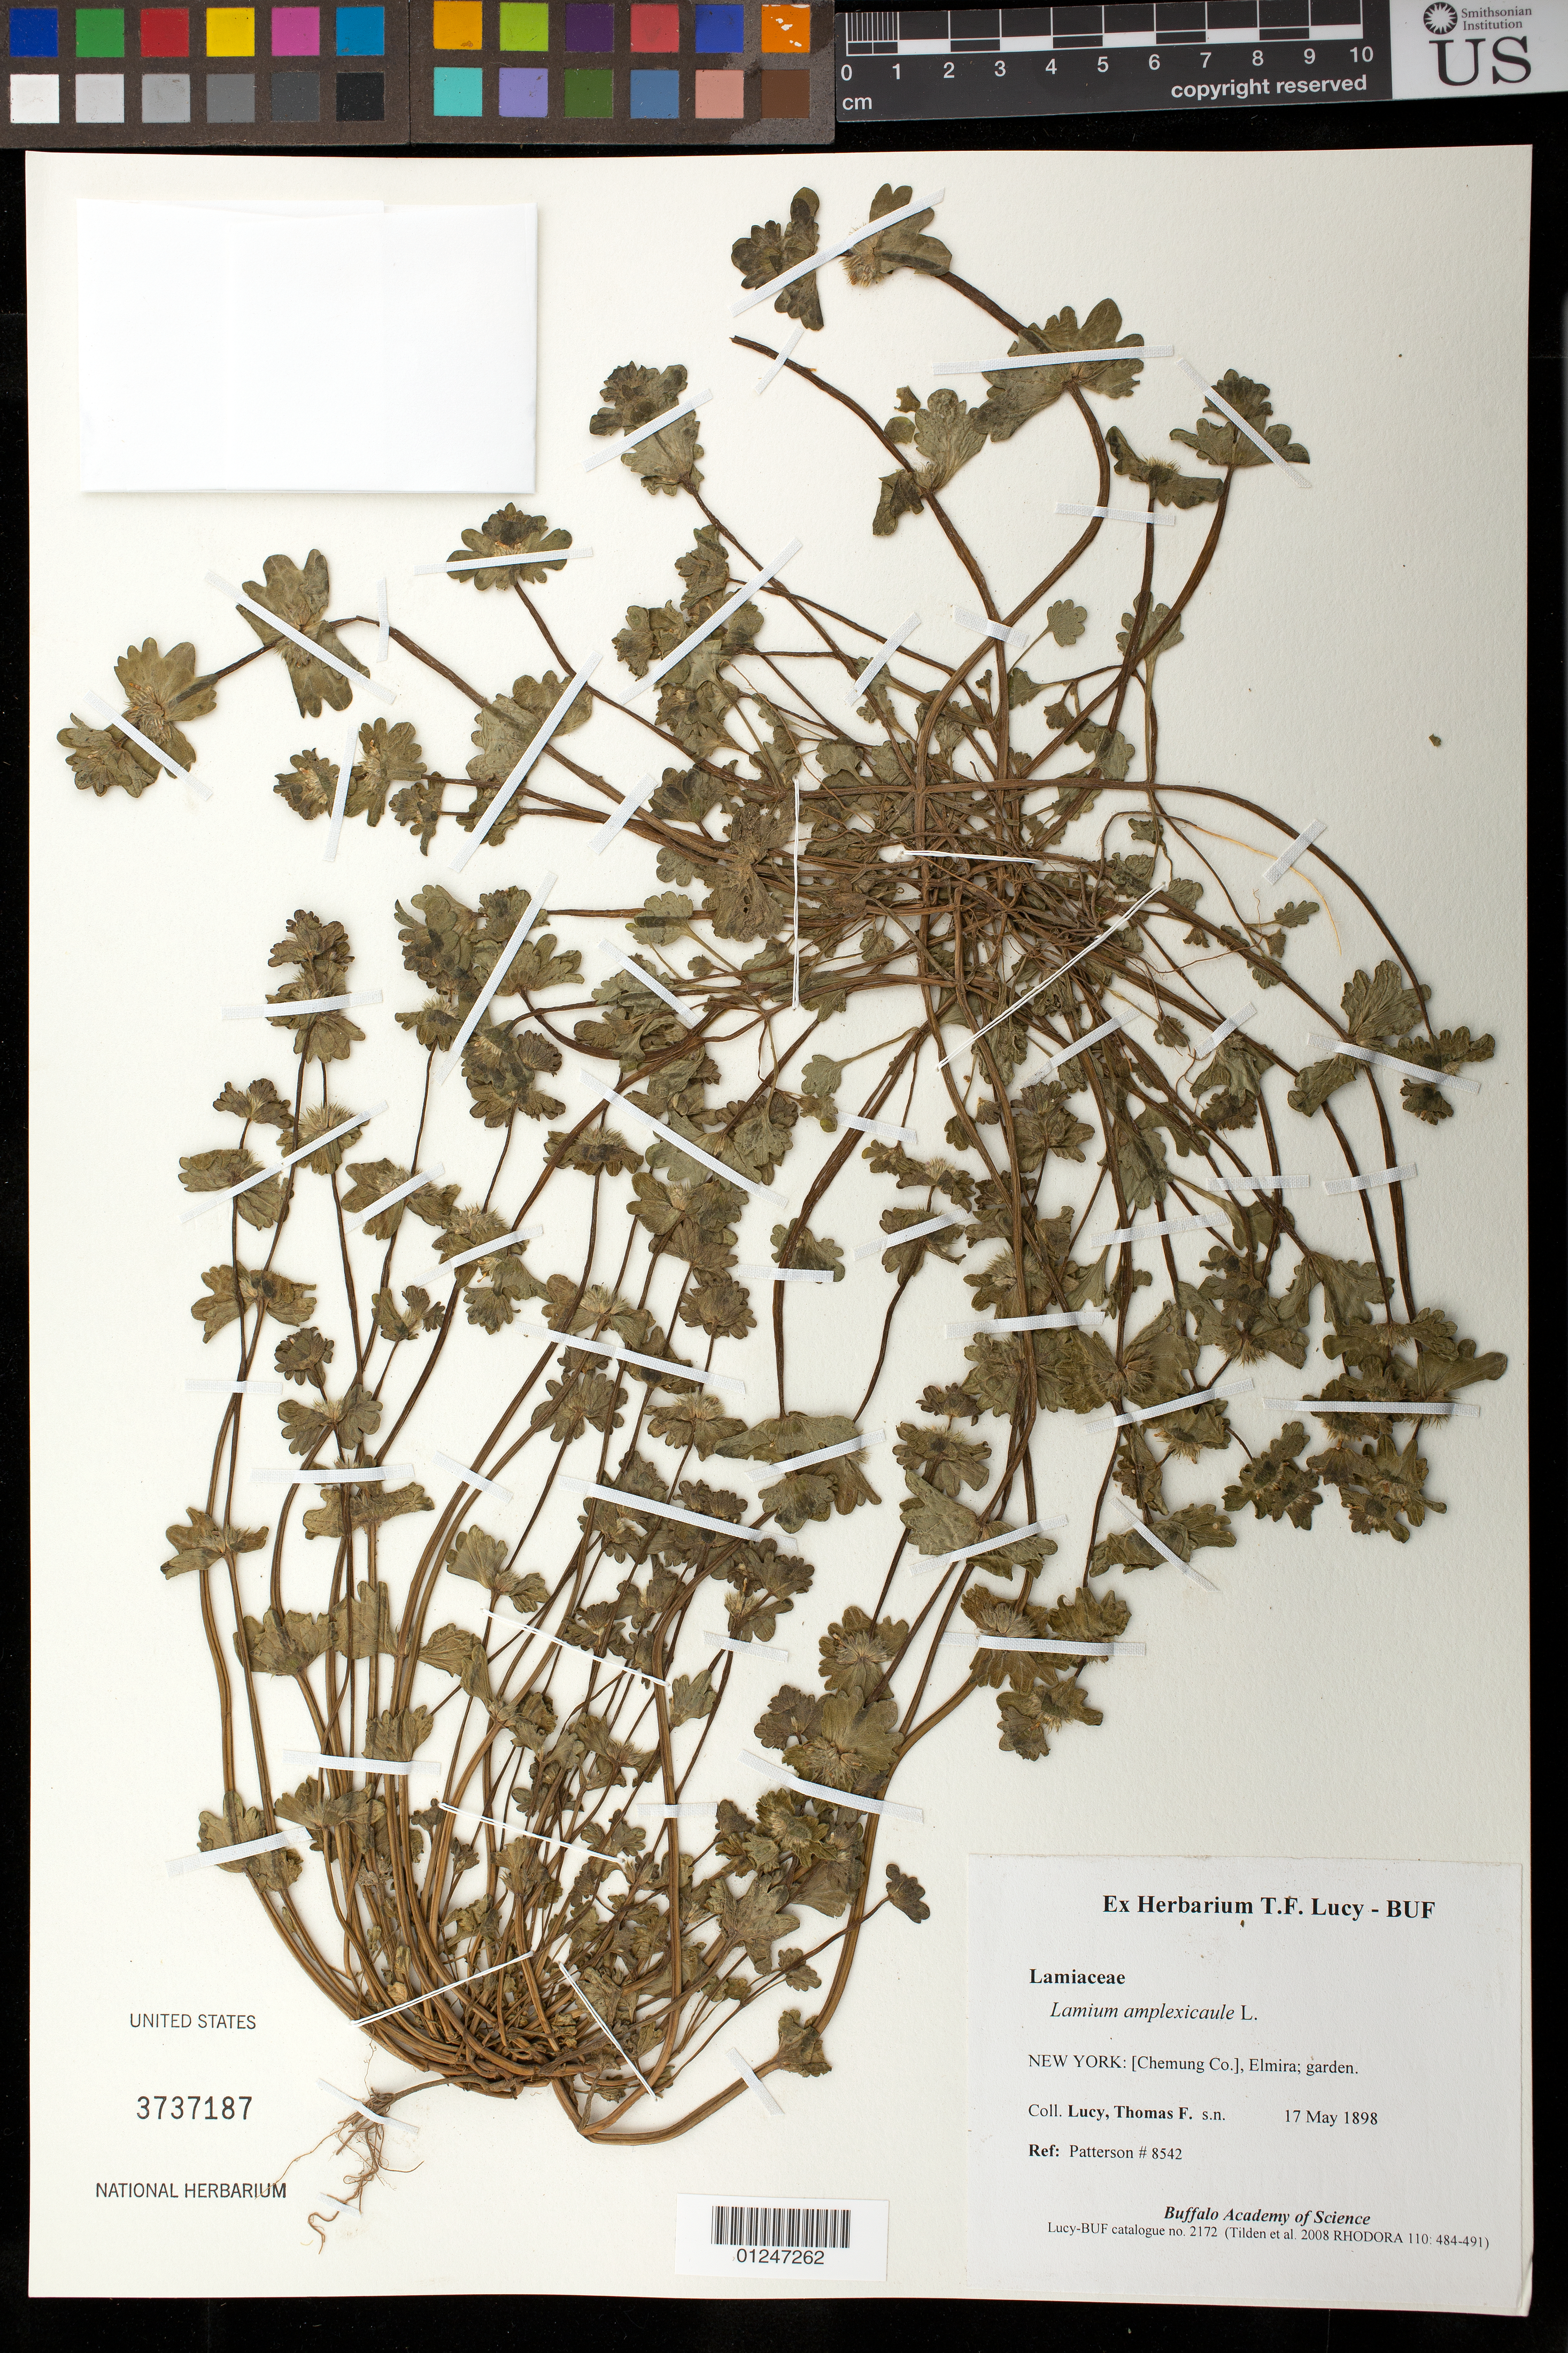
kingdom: Plantae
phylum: Tracheophyta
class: Magnoliopsida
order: Lamiales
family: Lamiaceae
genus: Lamium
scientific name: Lamium amplexicaule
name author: L.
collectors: T. Lucy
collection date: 1898-05-17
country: United States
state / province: New York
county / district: Chemung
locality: Elmira, garden.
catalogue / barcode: US 3737187